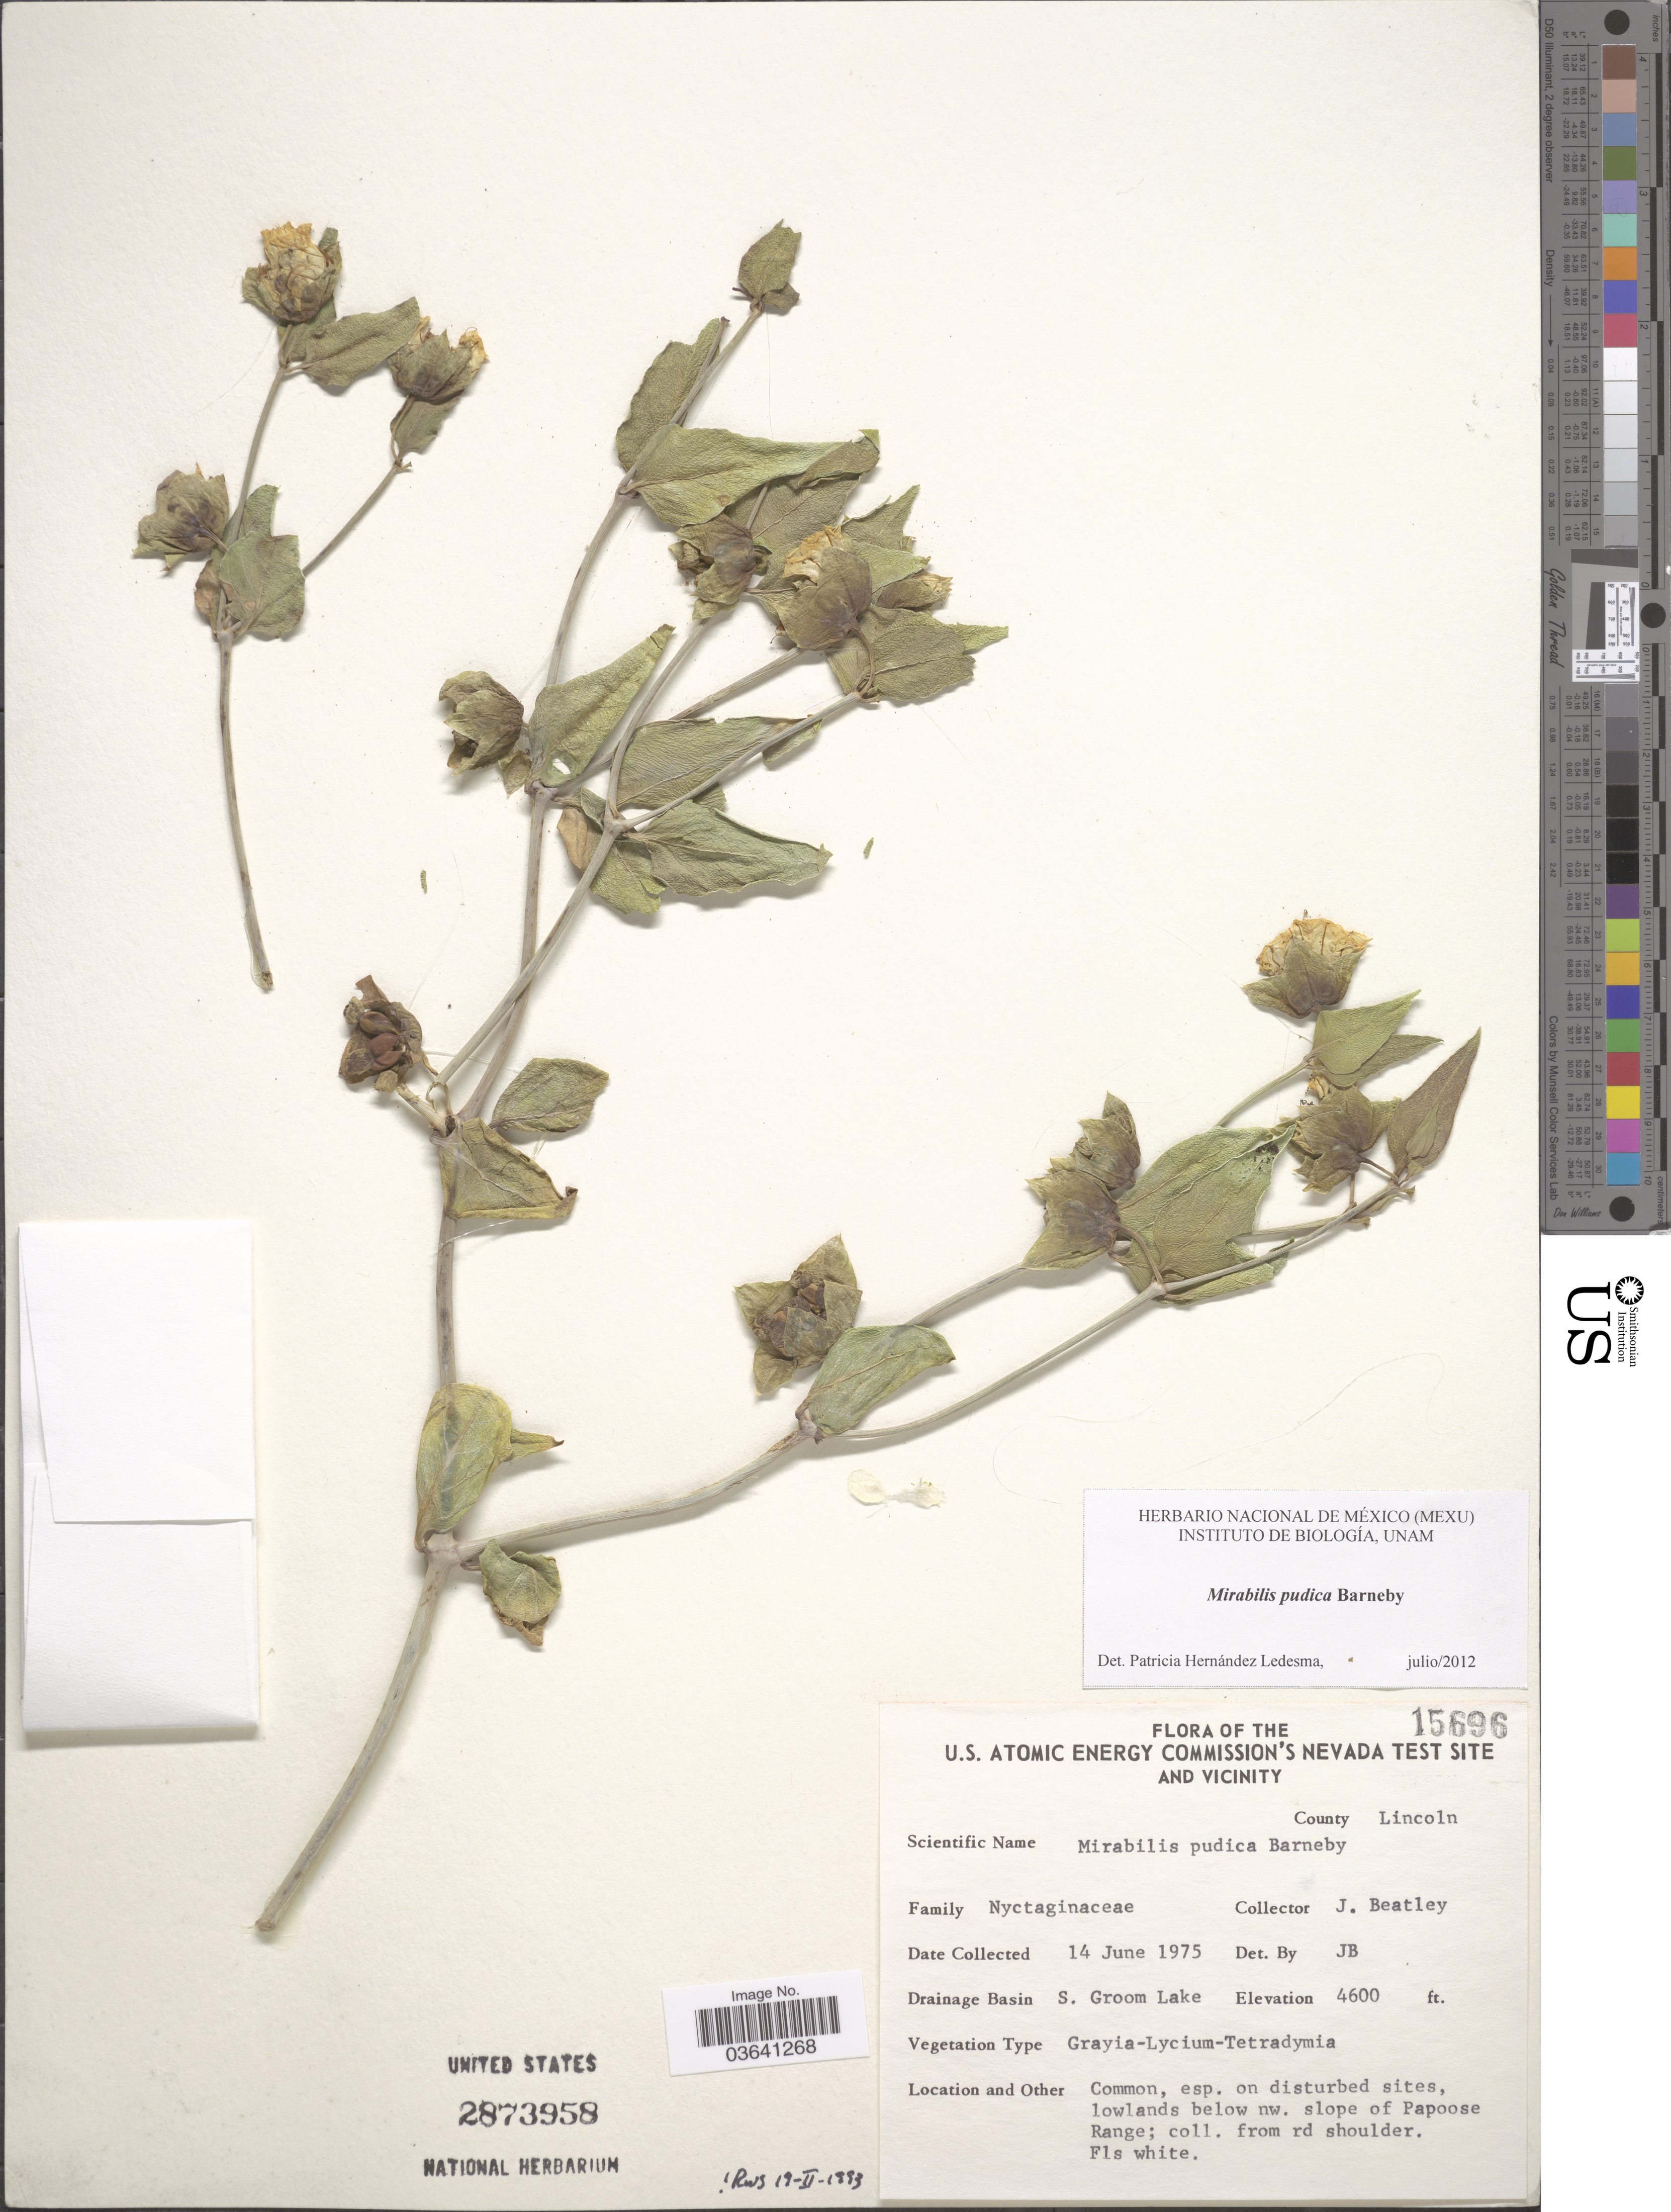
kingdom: Plantae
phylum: Tracheophyta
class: Magnoliopsida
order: Caryophyllales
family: Nyctaginaceae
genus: Mirabilis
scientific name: Mirabilis pudica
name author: Barneby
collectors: J. C. Beatley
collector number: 15696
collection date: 1975-06-14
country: United States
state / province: Nevada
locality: U.S. Atomic Energy Commission's Nevada Test Site and Vicinity. County Lincoln. Drainage Basin S. Groom Lake. lowlands below nw. slope of Papoose Range.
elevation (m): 1402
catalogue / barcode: US 2873958